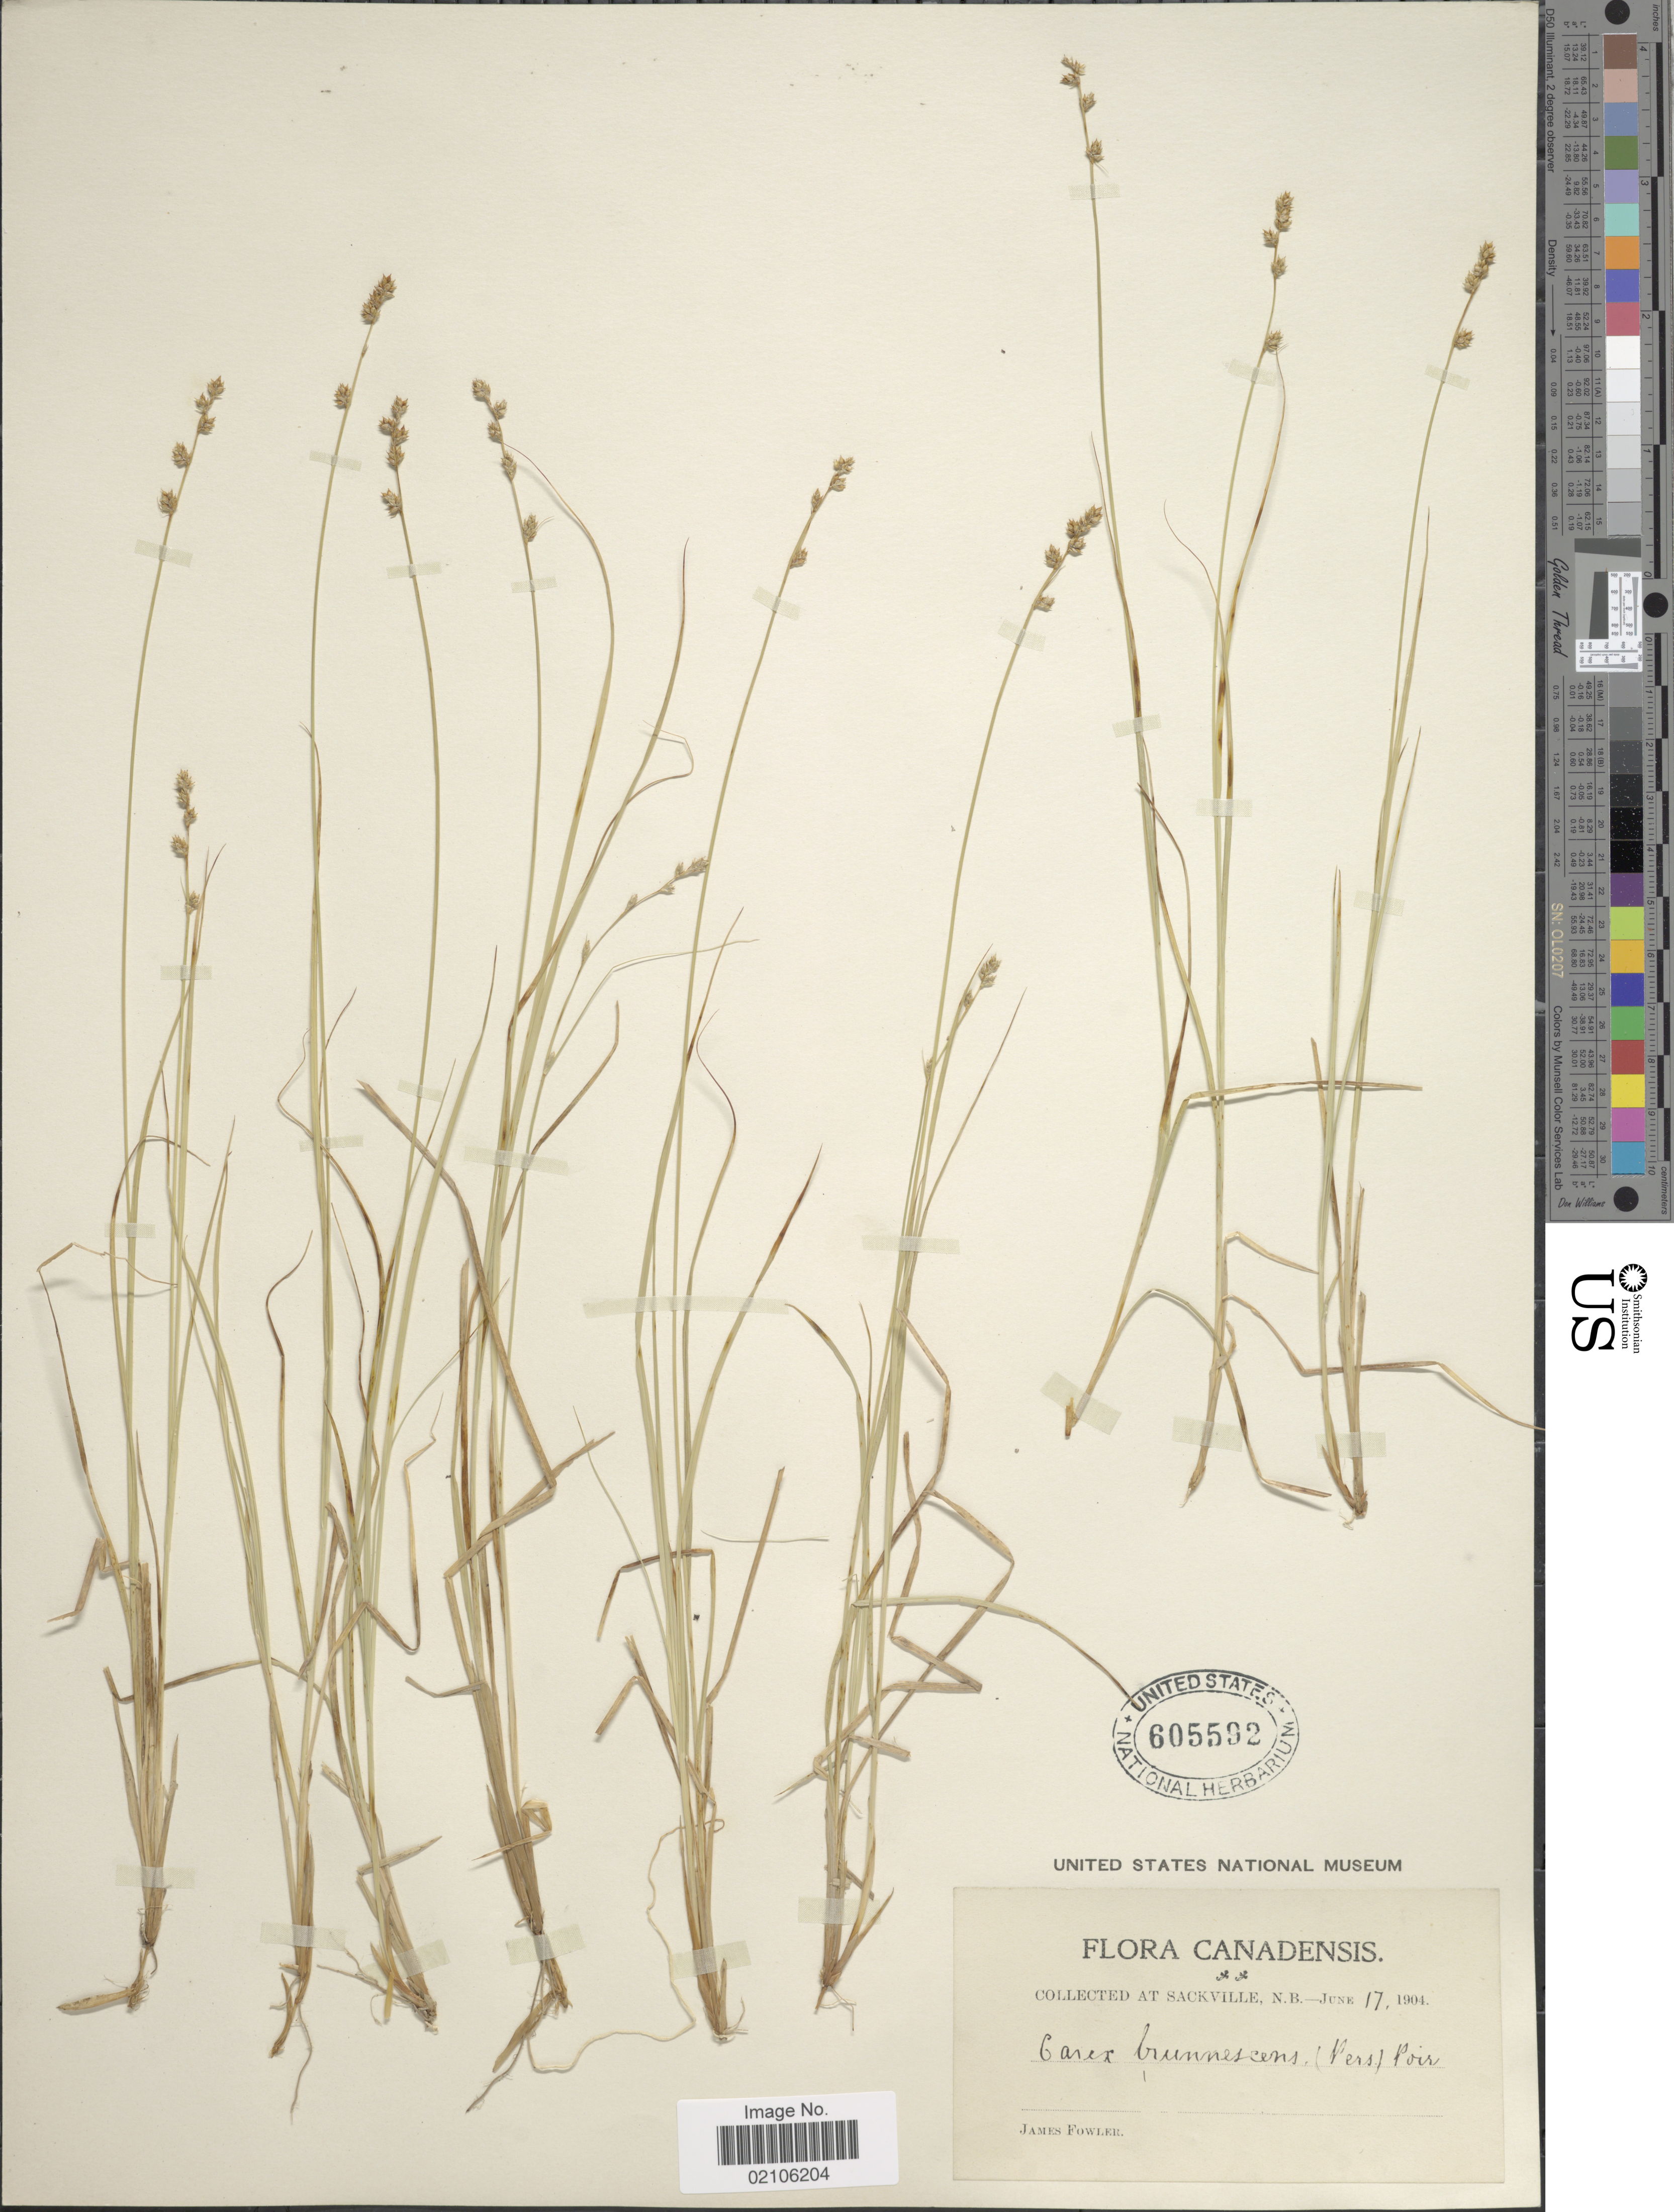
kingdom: Plantae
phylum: Tracheophyta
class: Liliopsida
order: Poales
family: Cyperaceae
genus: Carex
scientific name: Carex brunnescens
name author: (Pers.) Poir.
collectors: J. P. Fowler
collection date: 1904-06-17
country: Canada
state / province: New Brunswick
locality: Sackville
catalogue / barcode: US 605592